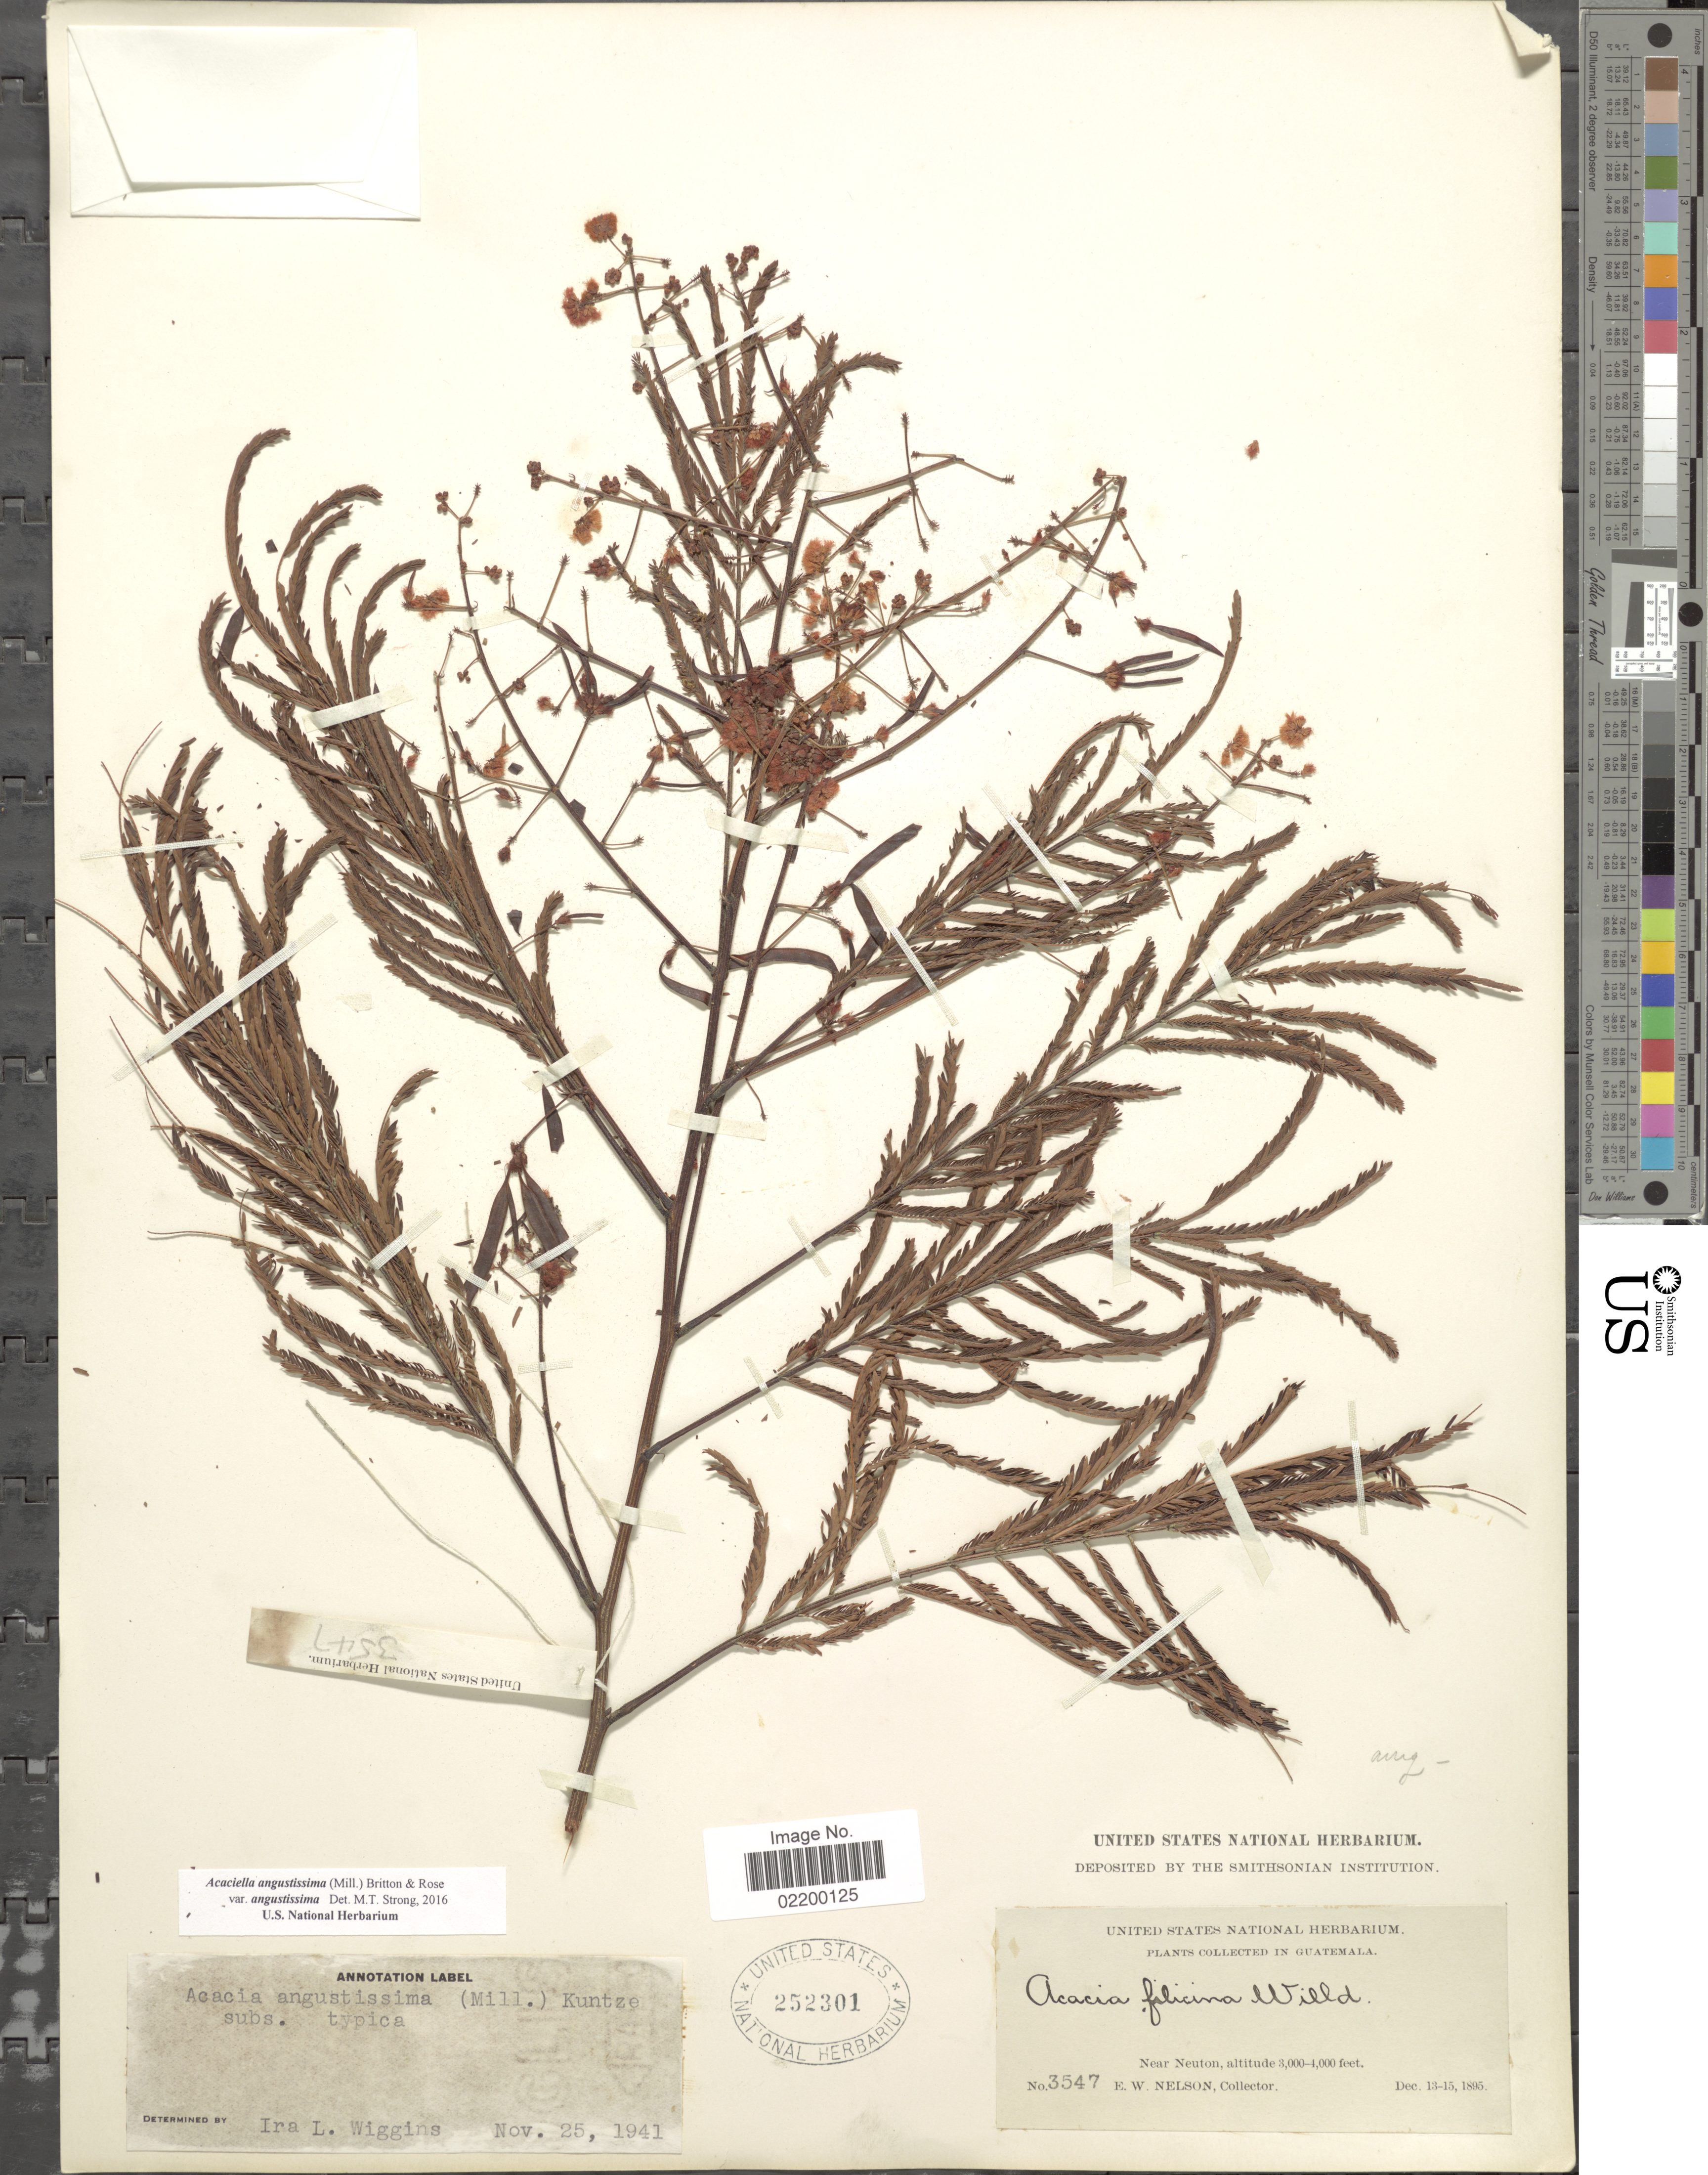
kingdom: Plantae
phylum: Tracheophyta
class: Magnoliopsida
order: Fabales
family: Fabaceae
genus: Acaciella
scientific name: Acaciella angustissima var. angustissima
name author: (Mill.) Britton & Rose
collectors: E. W. Nelson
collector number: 3547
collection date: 1895-12-13/1895-12-15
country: Guatemala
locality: Near Neuton.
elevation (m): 914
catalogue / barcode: US 252301